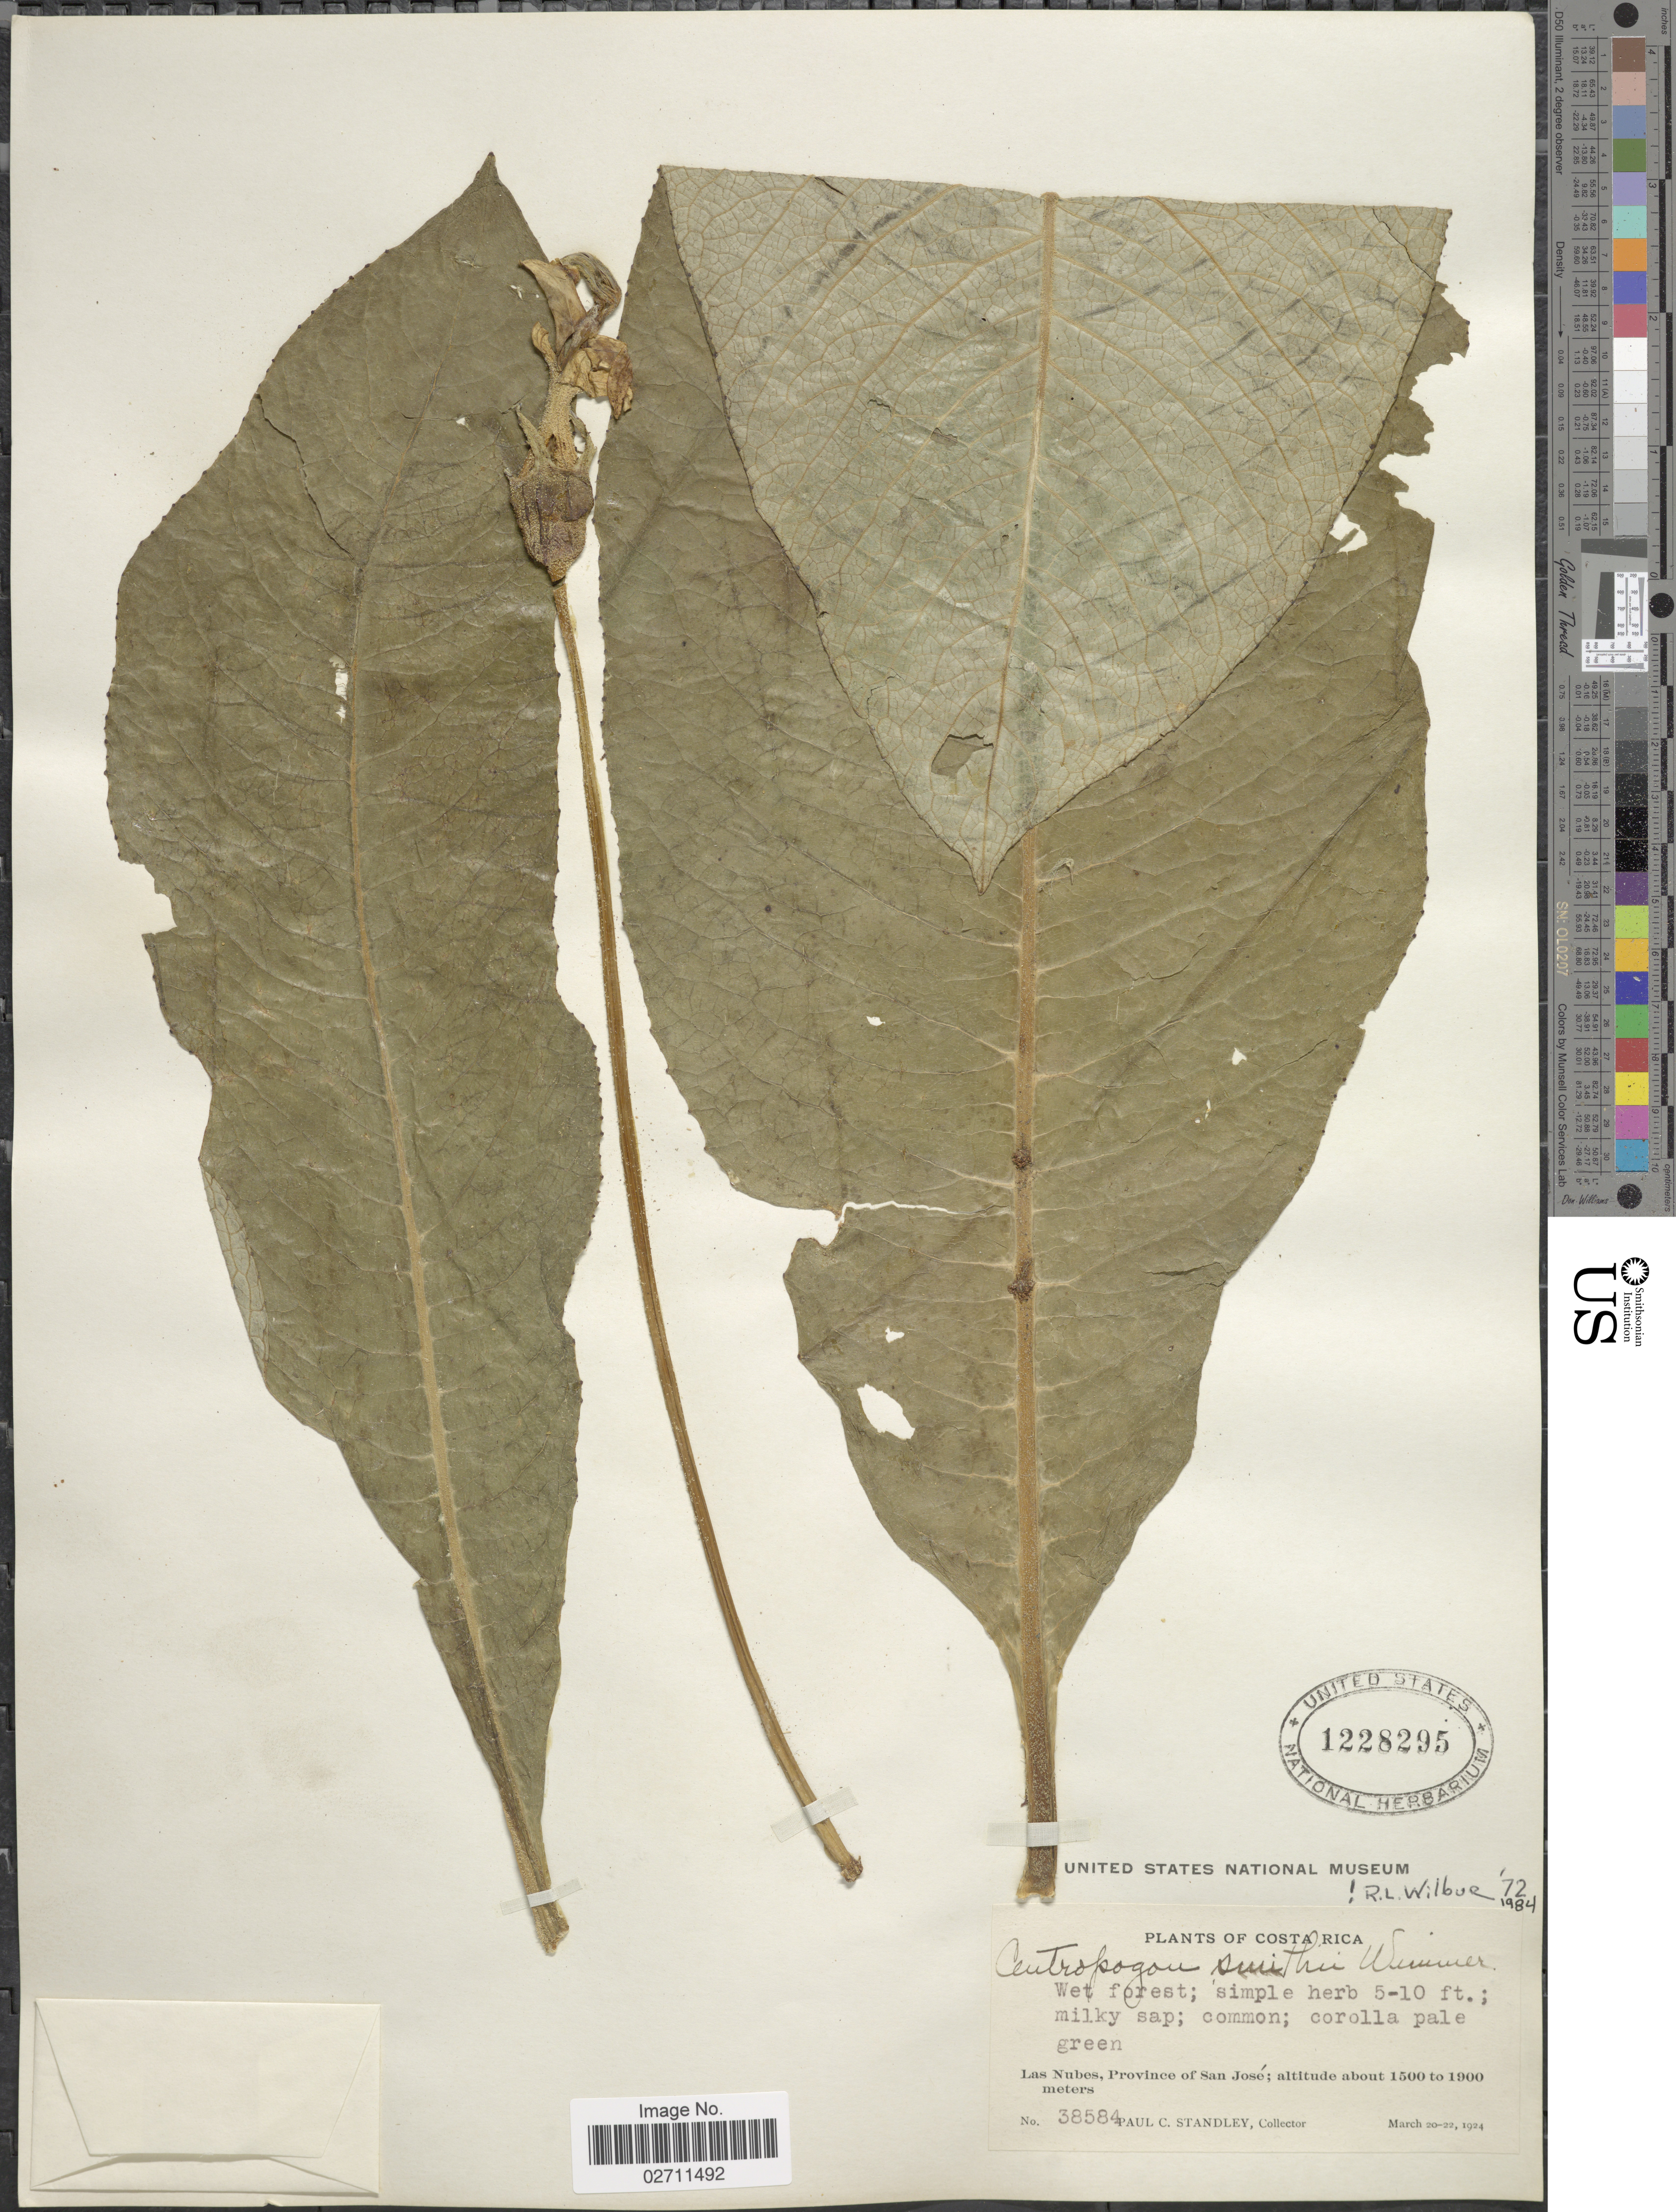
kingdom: Plantae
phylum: Tracheophyta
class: Magnoliopsida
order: Asterales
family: Campanulaceae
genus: Centropogon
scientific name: Centropogon smithii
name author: E. Wimm.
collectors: P. C. Standley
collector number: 38584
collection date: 1924-03-20/1924-03-22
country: Costa Rica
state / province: San José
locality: Las Nubes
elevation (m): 1500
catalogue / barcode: US 1228295